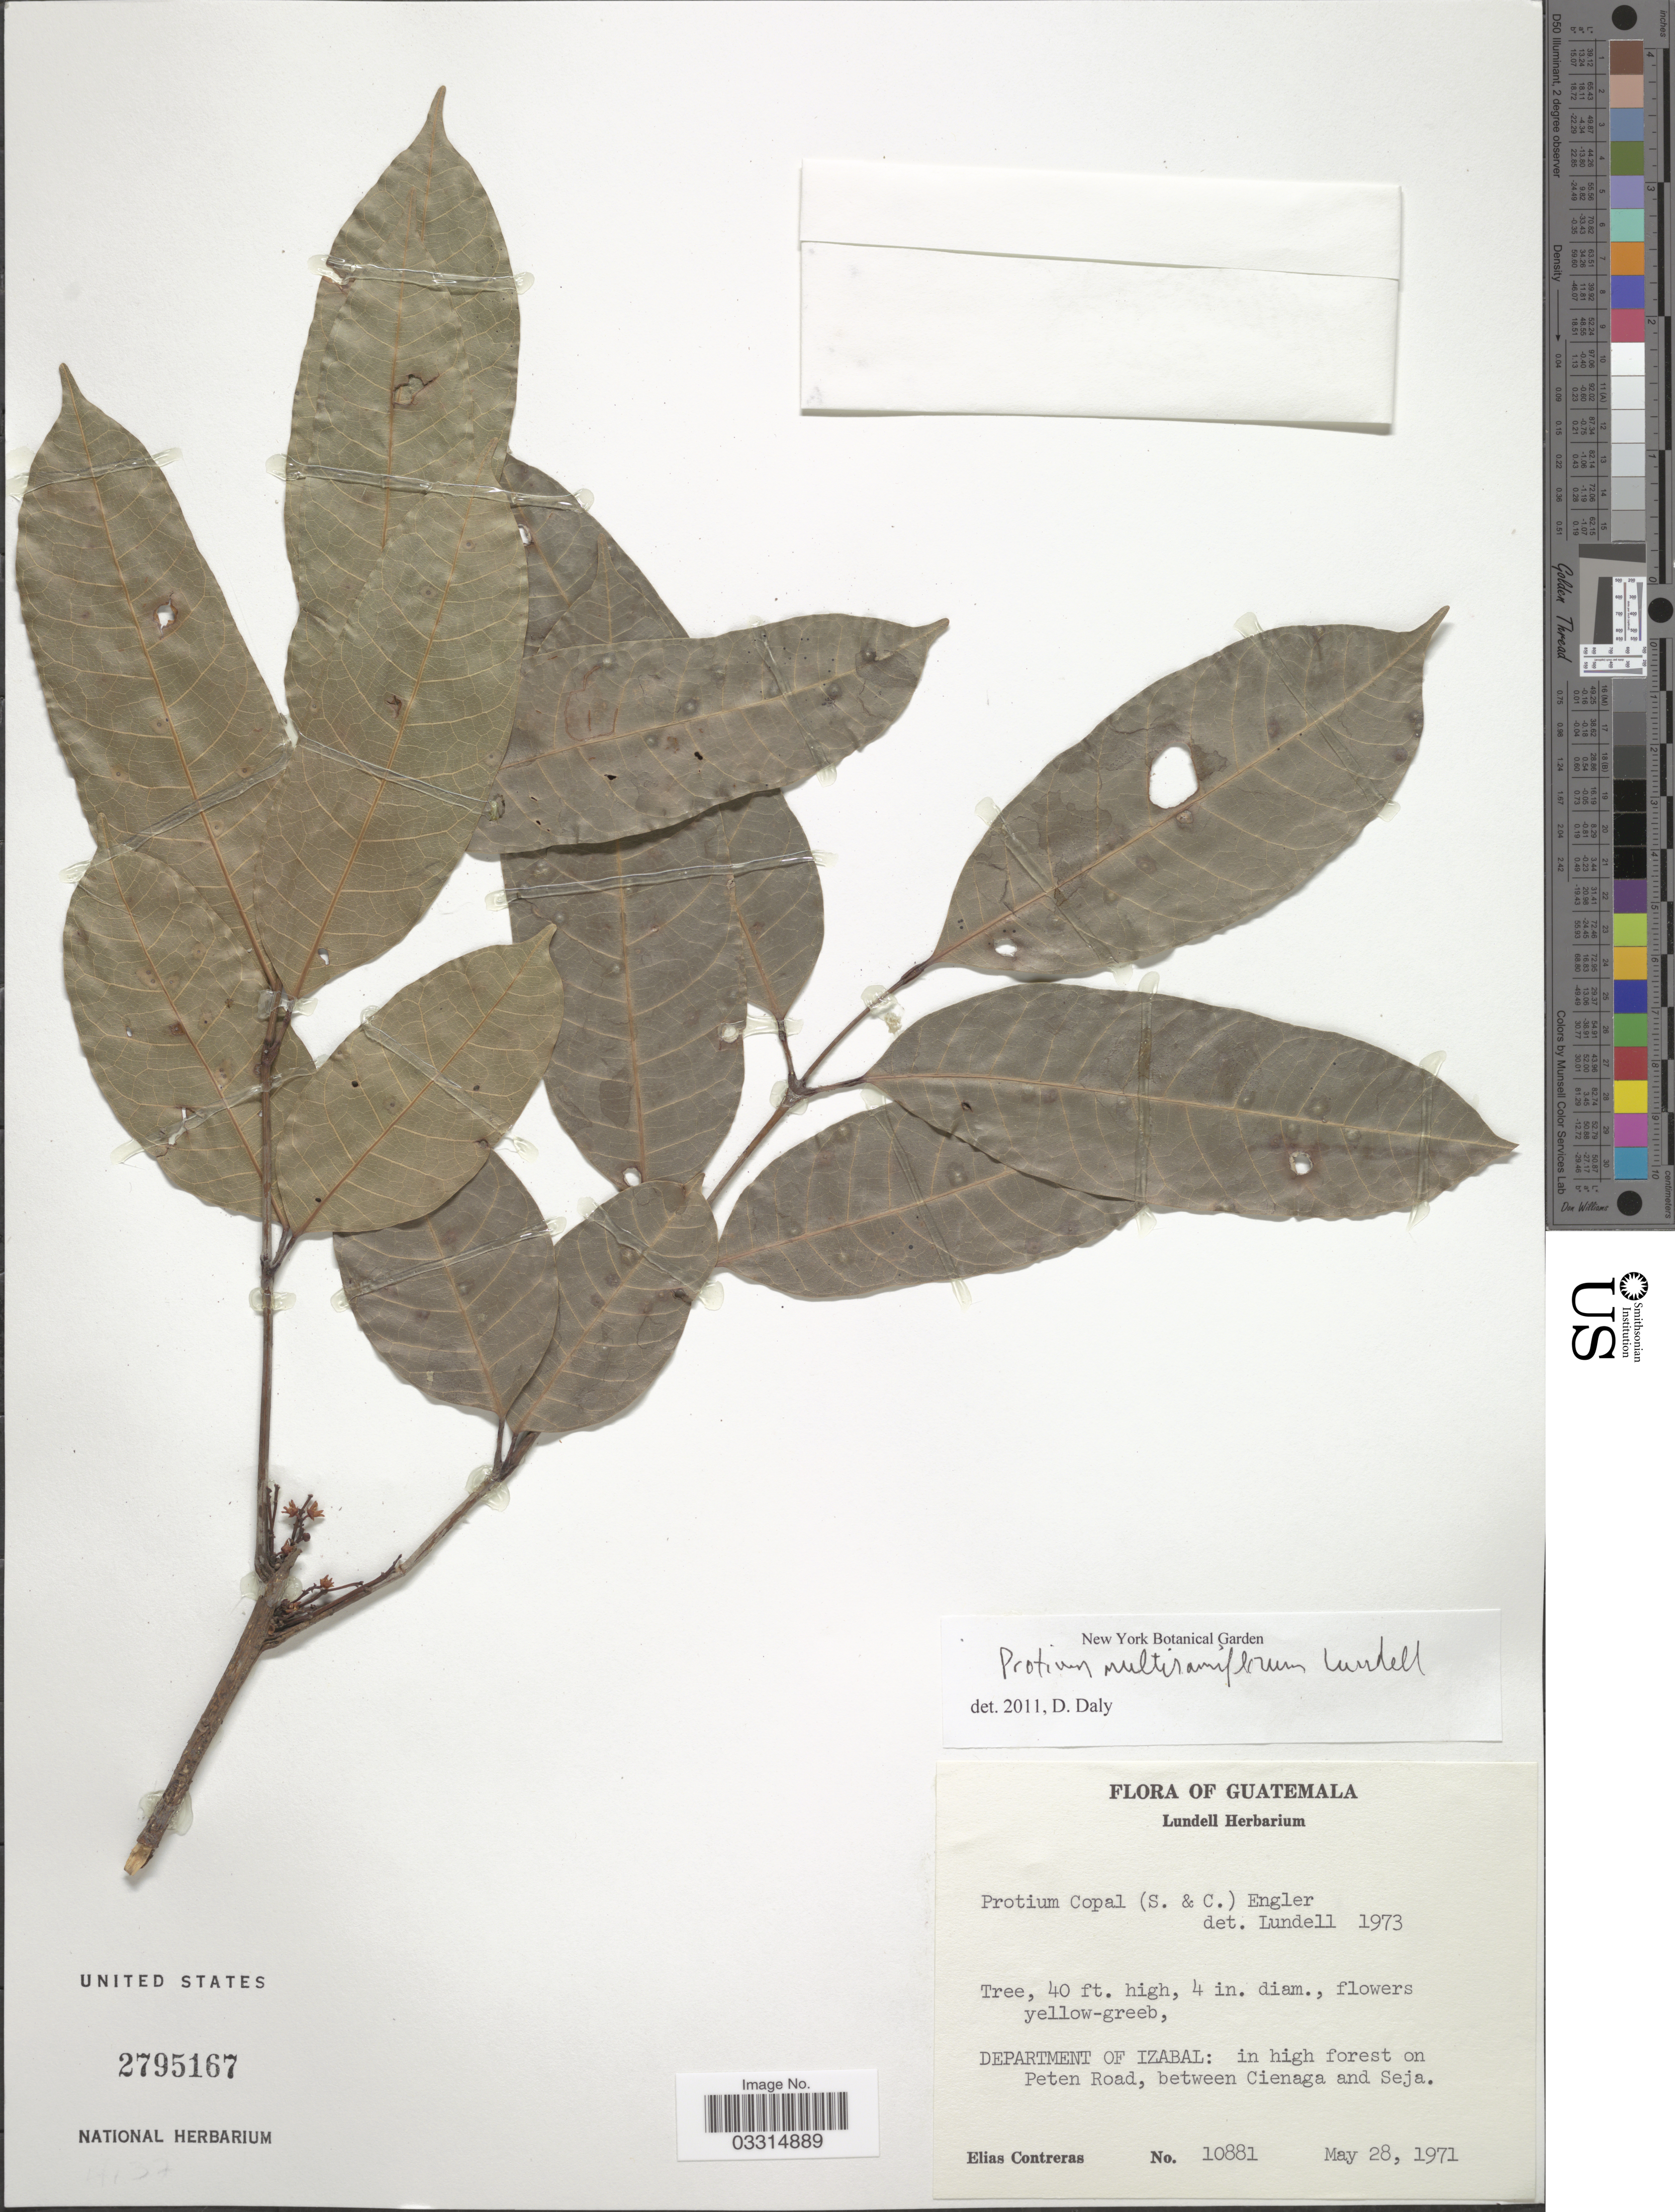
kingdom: Plantae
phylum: Tracheophyta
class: Magnoliopsida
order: Sapindales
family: Burseraceae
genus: Protium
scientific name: Protium multiramiflorum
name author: Lundell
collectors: E. Contreras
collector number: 10881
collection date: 1971-05-28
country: Guatemala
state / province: Izabal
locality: Department of Izabal: in high forest on Peten Road, between Cienaga and Seja.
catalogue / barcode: US 2795167